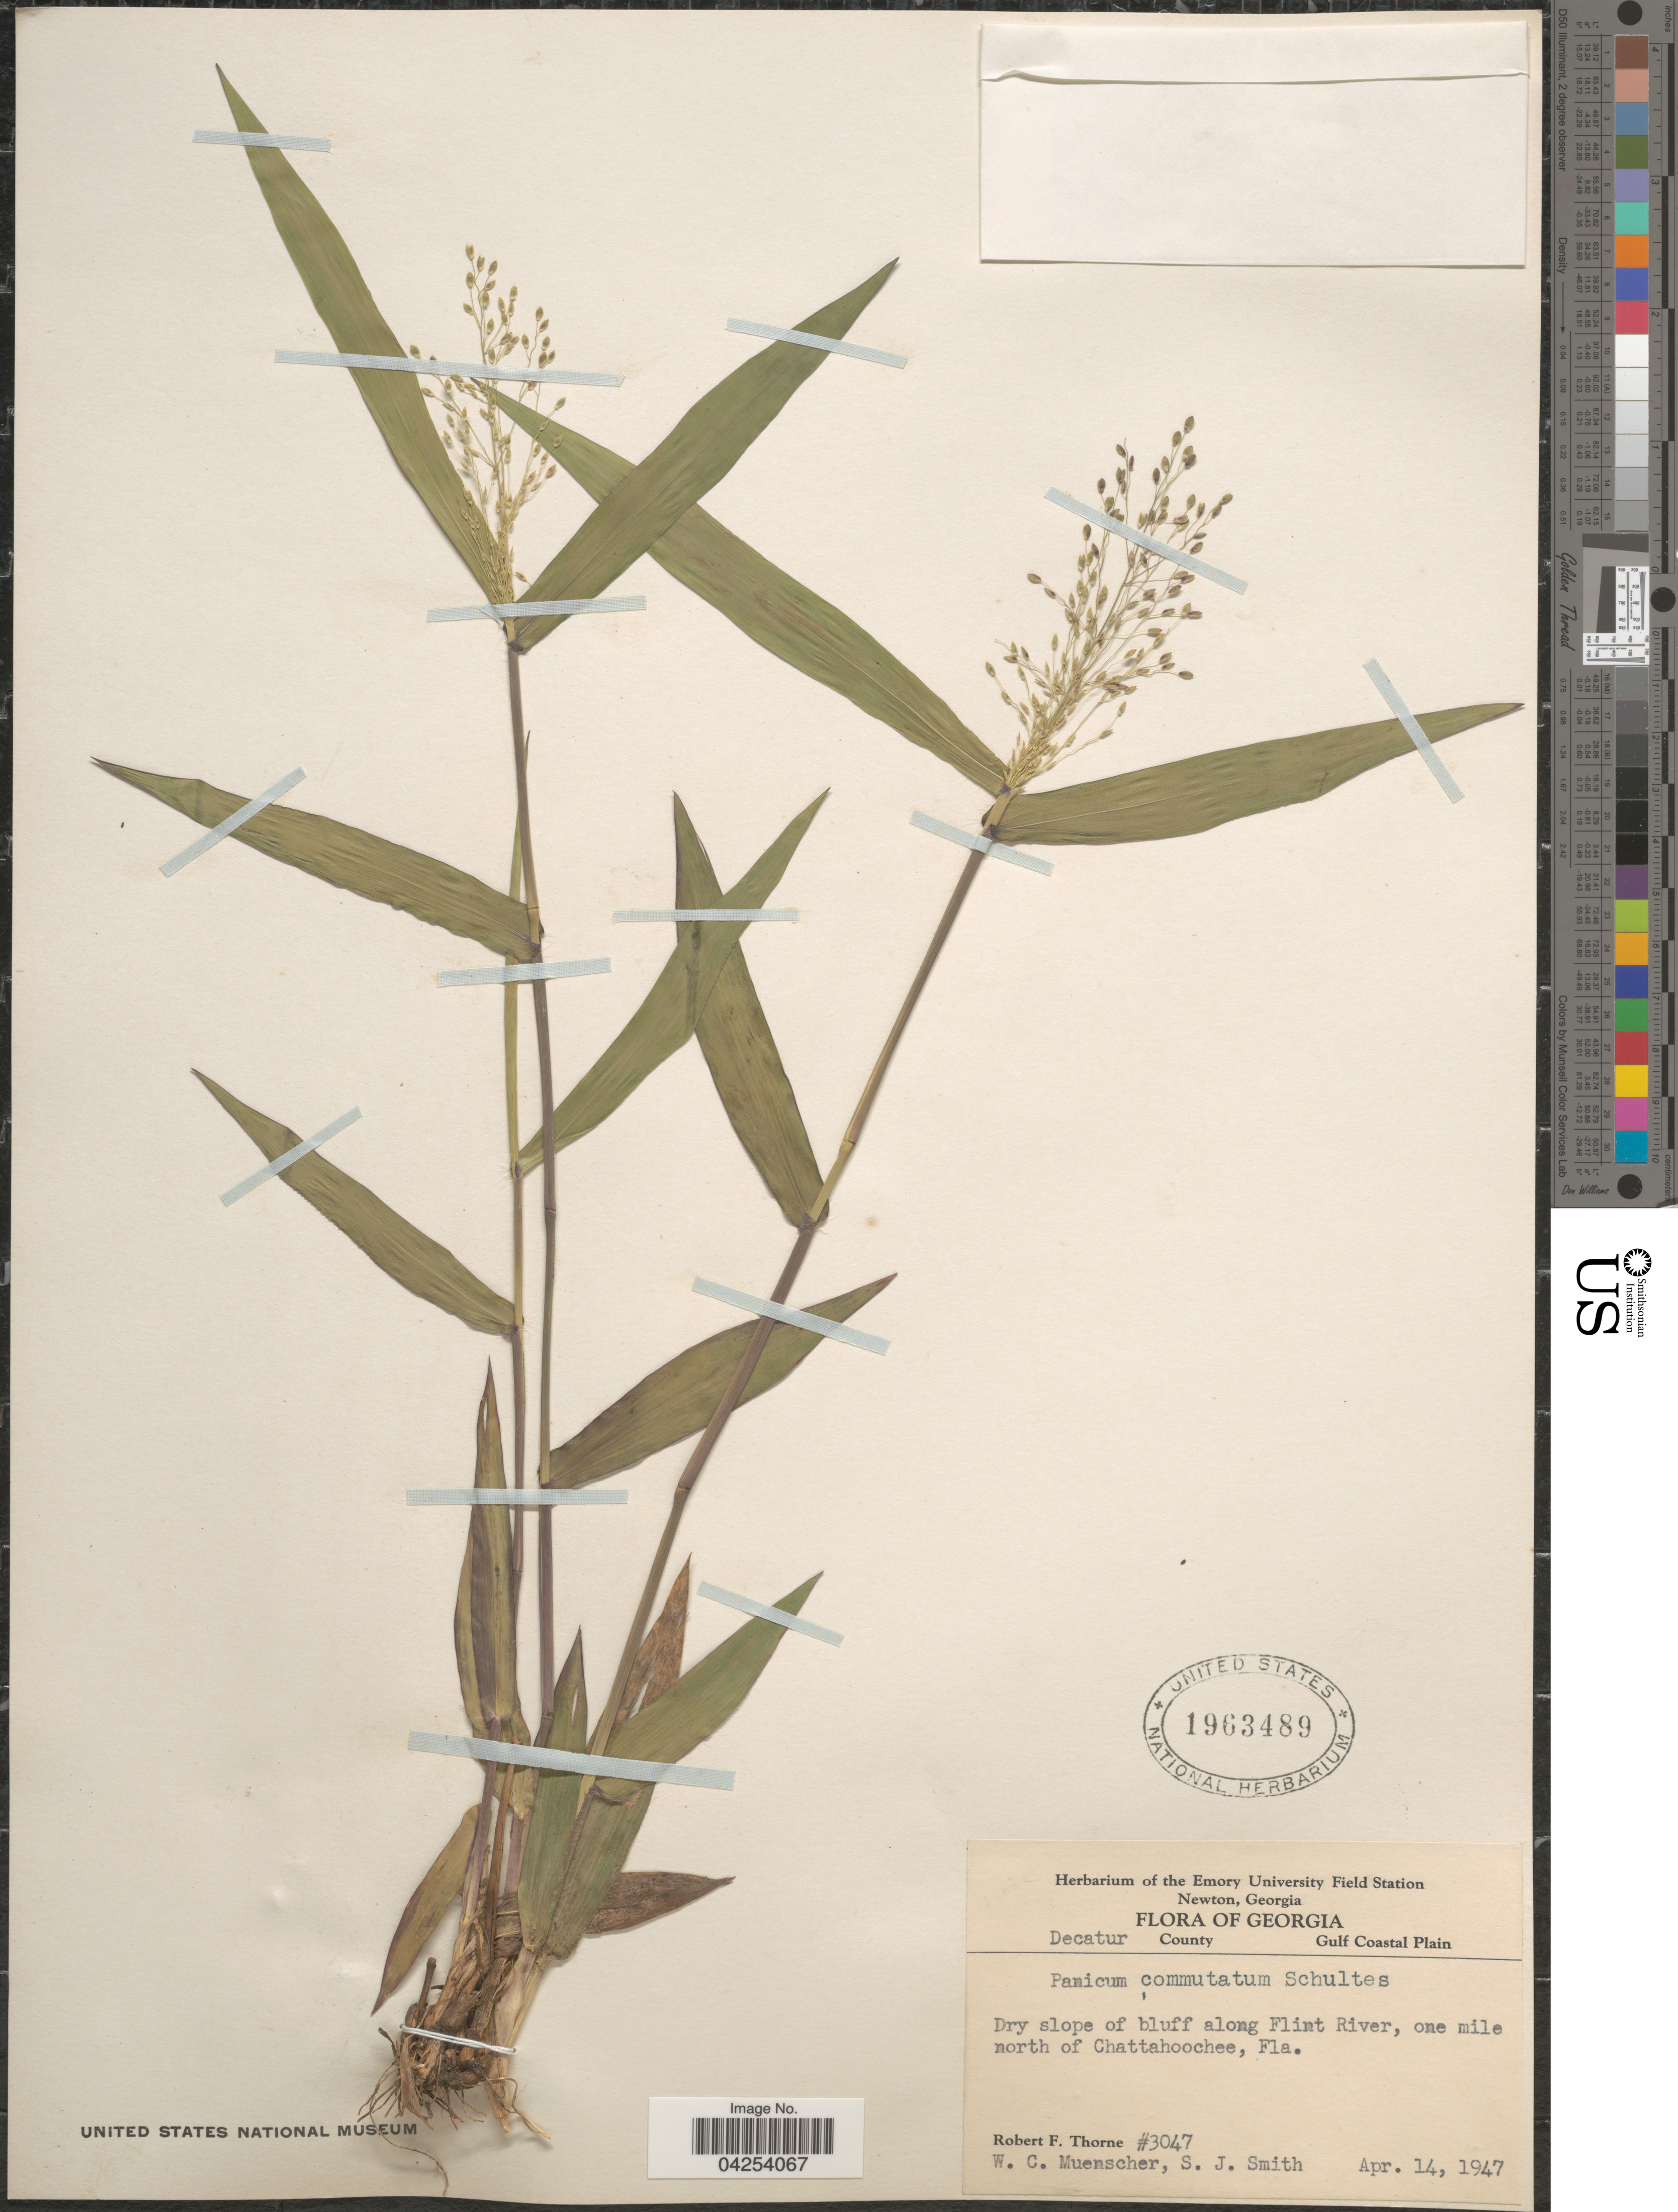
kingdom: Plantae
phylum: Tracheophyta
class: Liliopsida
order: Poales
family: Poaceae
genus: Dichanthelium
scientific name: Dichanthelium commutatum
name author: (Schult.) Gould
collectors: R. F. Thorne, W. Muenscher & S. Smith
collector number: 3047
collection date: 1947-04-14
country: United States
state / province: Georgia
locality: Decatur County. Gulf Coastal Plain. Dry slope of bluff along Flint River, one mile north of Chattahoochee.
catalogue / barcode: US 1963489